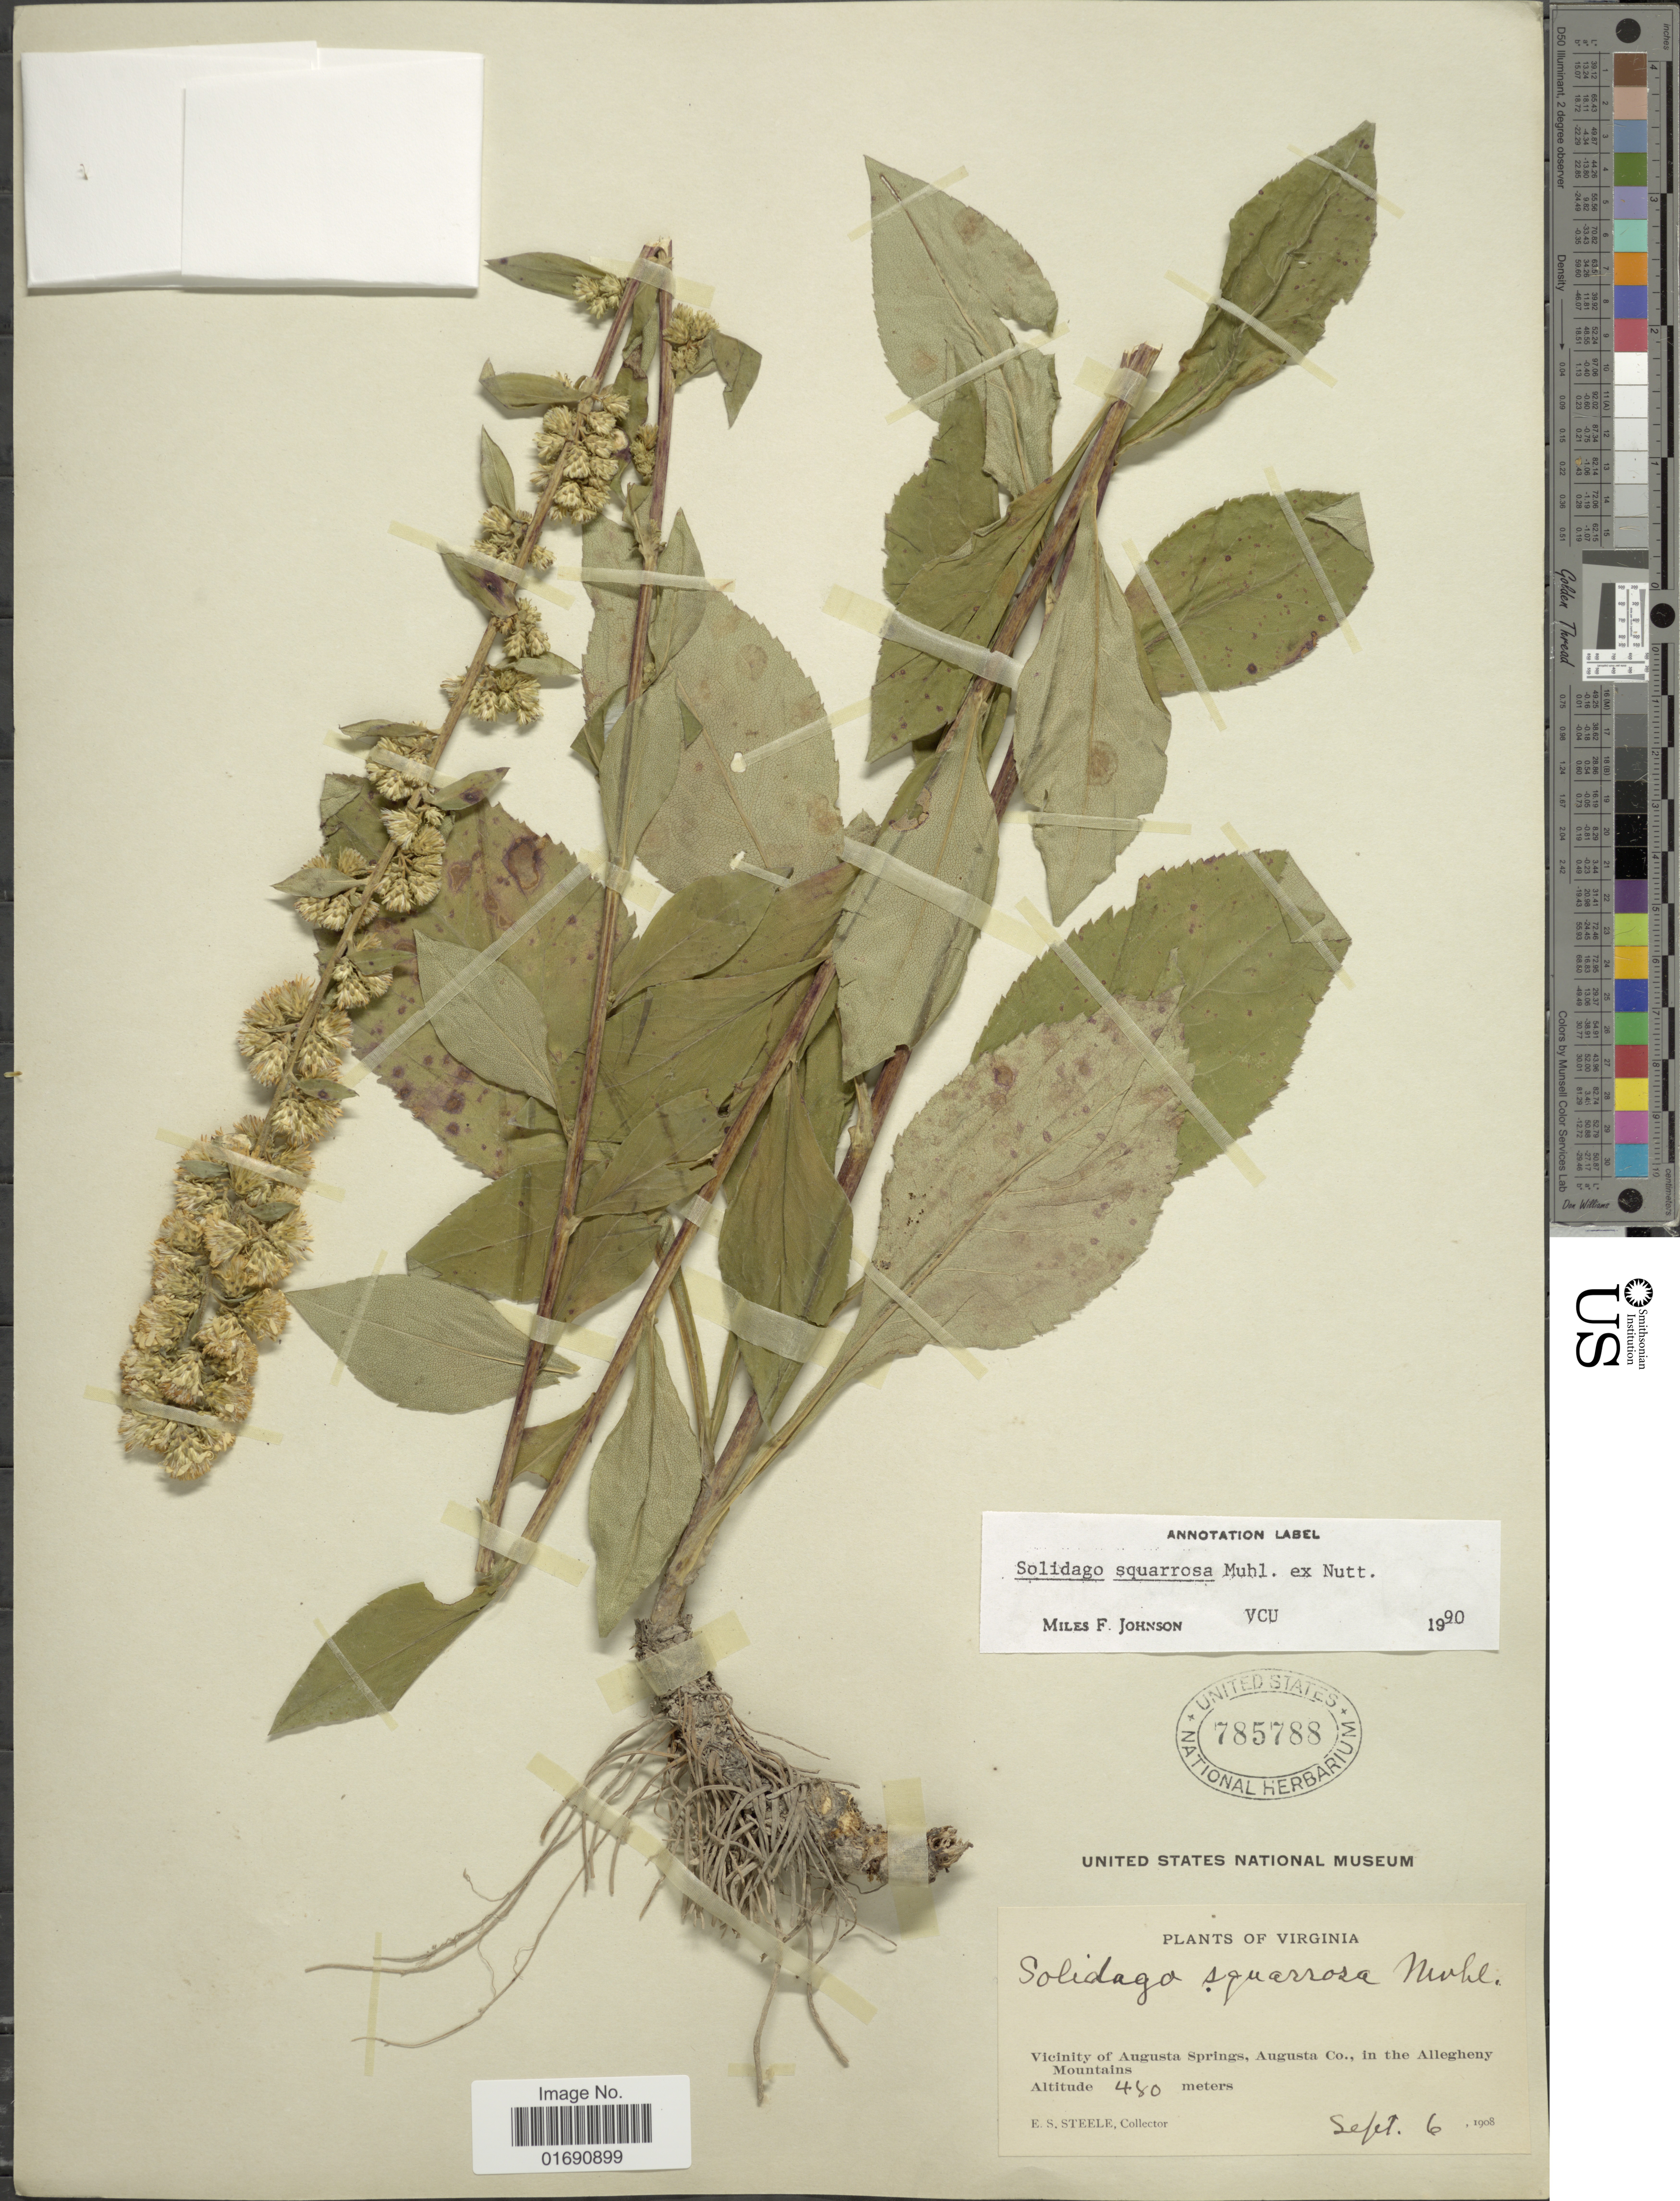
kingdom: Plantae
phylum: Tracheophyta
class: Magnoliopsida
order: Asterales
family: Asteraceae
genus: Solidago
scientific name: Solidago squarrosa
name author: Muhl.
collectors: E. Steele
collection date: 1908-09-06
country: United States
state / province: Virginia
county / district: Augusta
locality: Vicinity of Augusta Springs, Augusta Co., in the Allegheny Mountains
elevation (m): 480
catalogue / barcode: US 785788